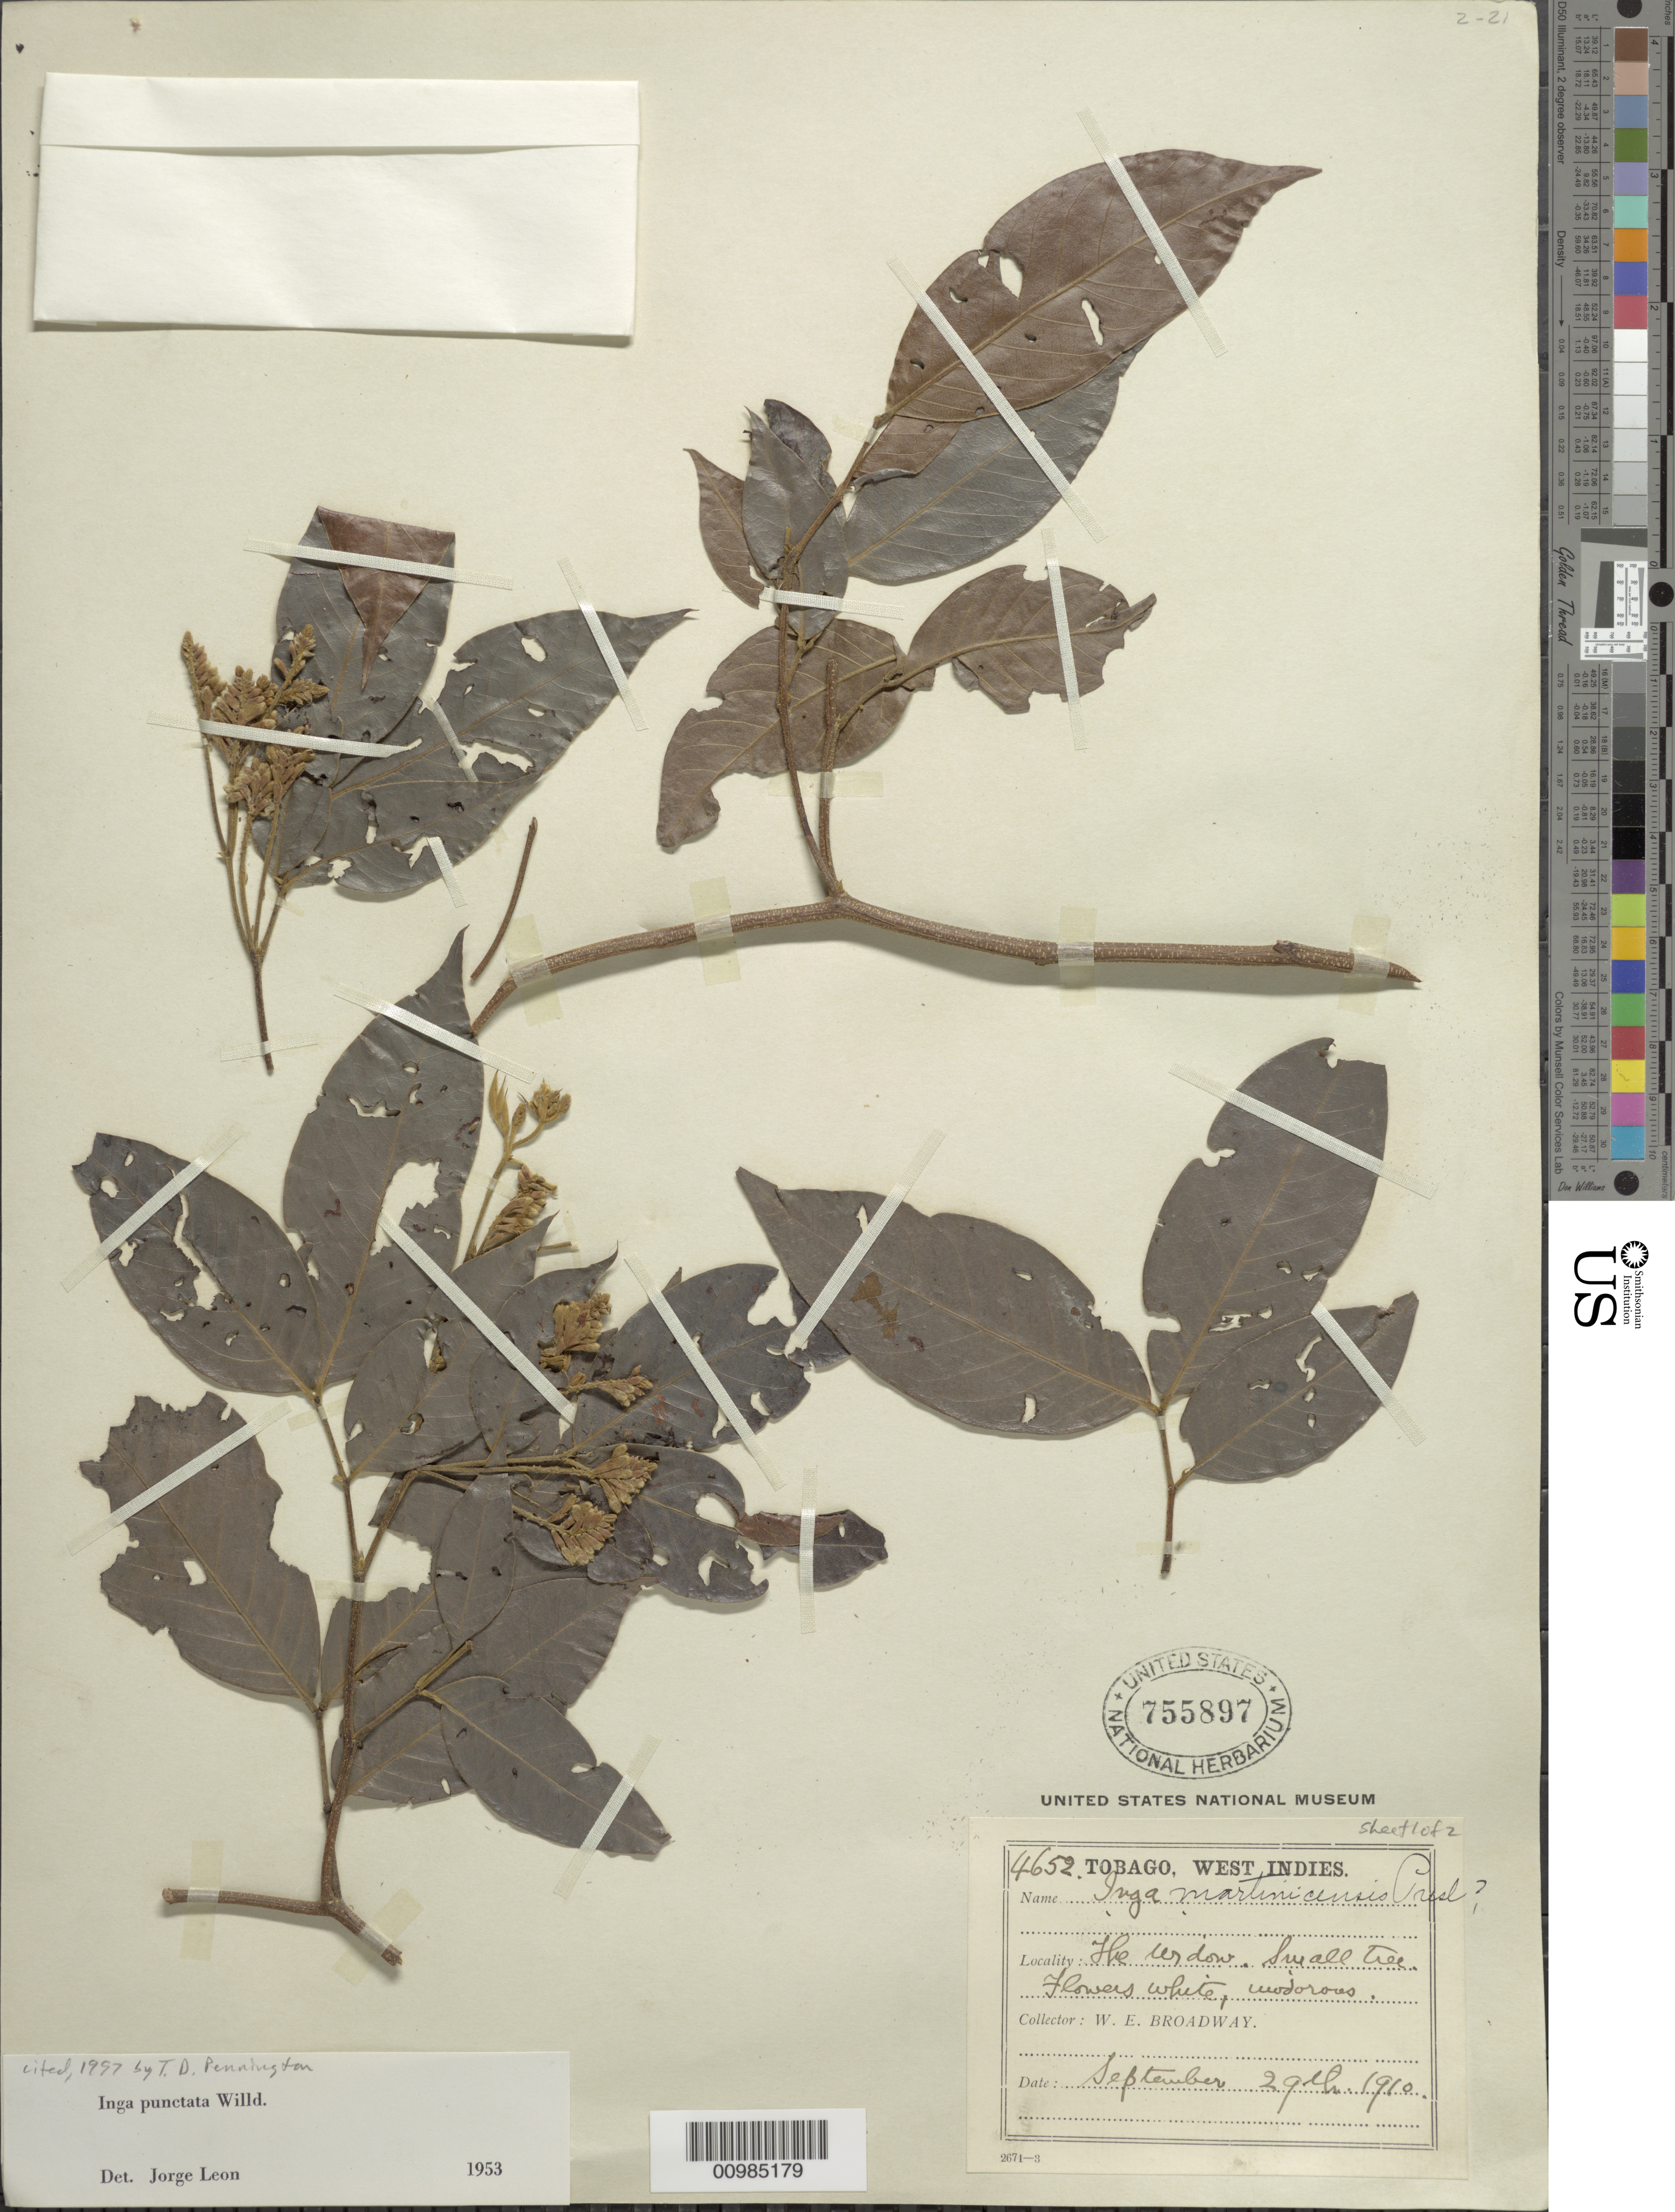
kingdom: Plantae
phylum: Tracheophyta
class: Magnoliopsida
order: Fabales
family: Fabaceae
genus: Inga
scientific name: Inga punctata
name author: Willd.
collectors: W. E. Broadway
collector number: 4652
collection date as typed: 29 Sep 1910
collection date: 1910-09-29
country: Trinidad and Tobago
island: Tobago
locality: The cerdow(?).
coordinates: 0 N, 0 E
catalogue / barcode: US 755897